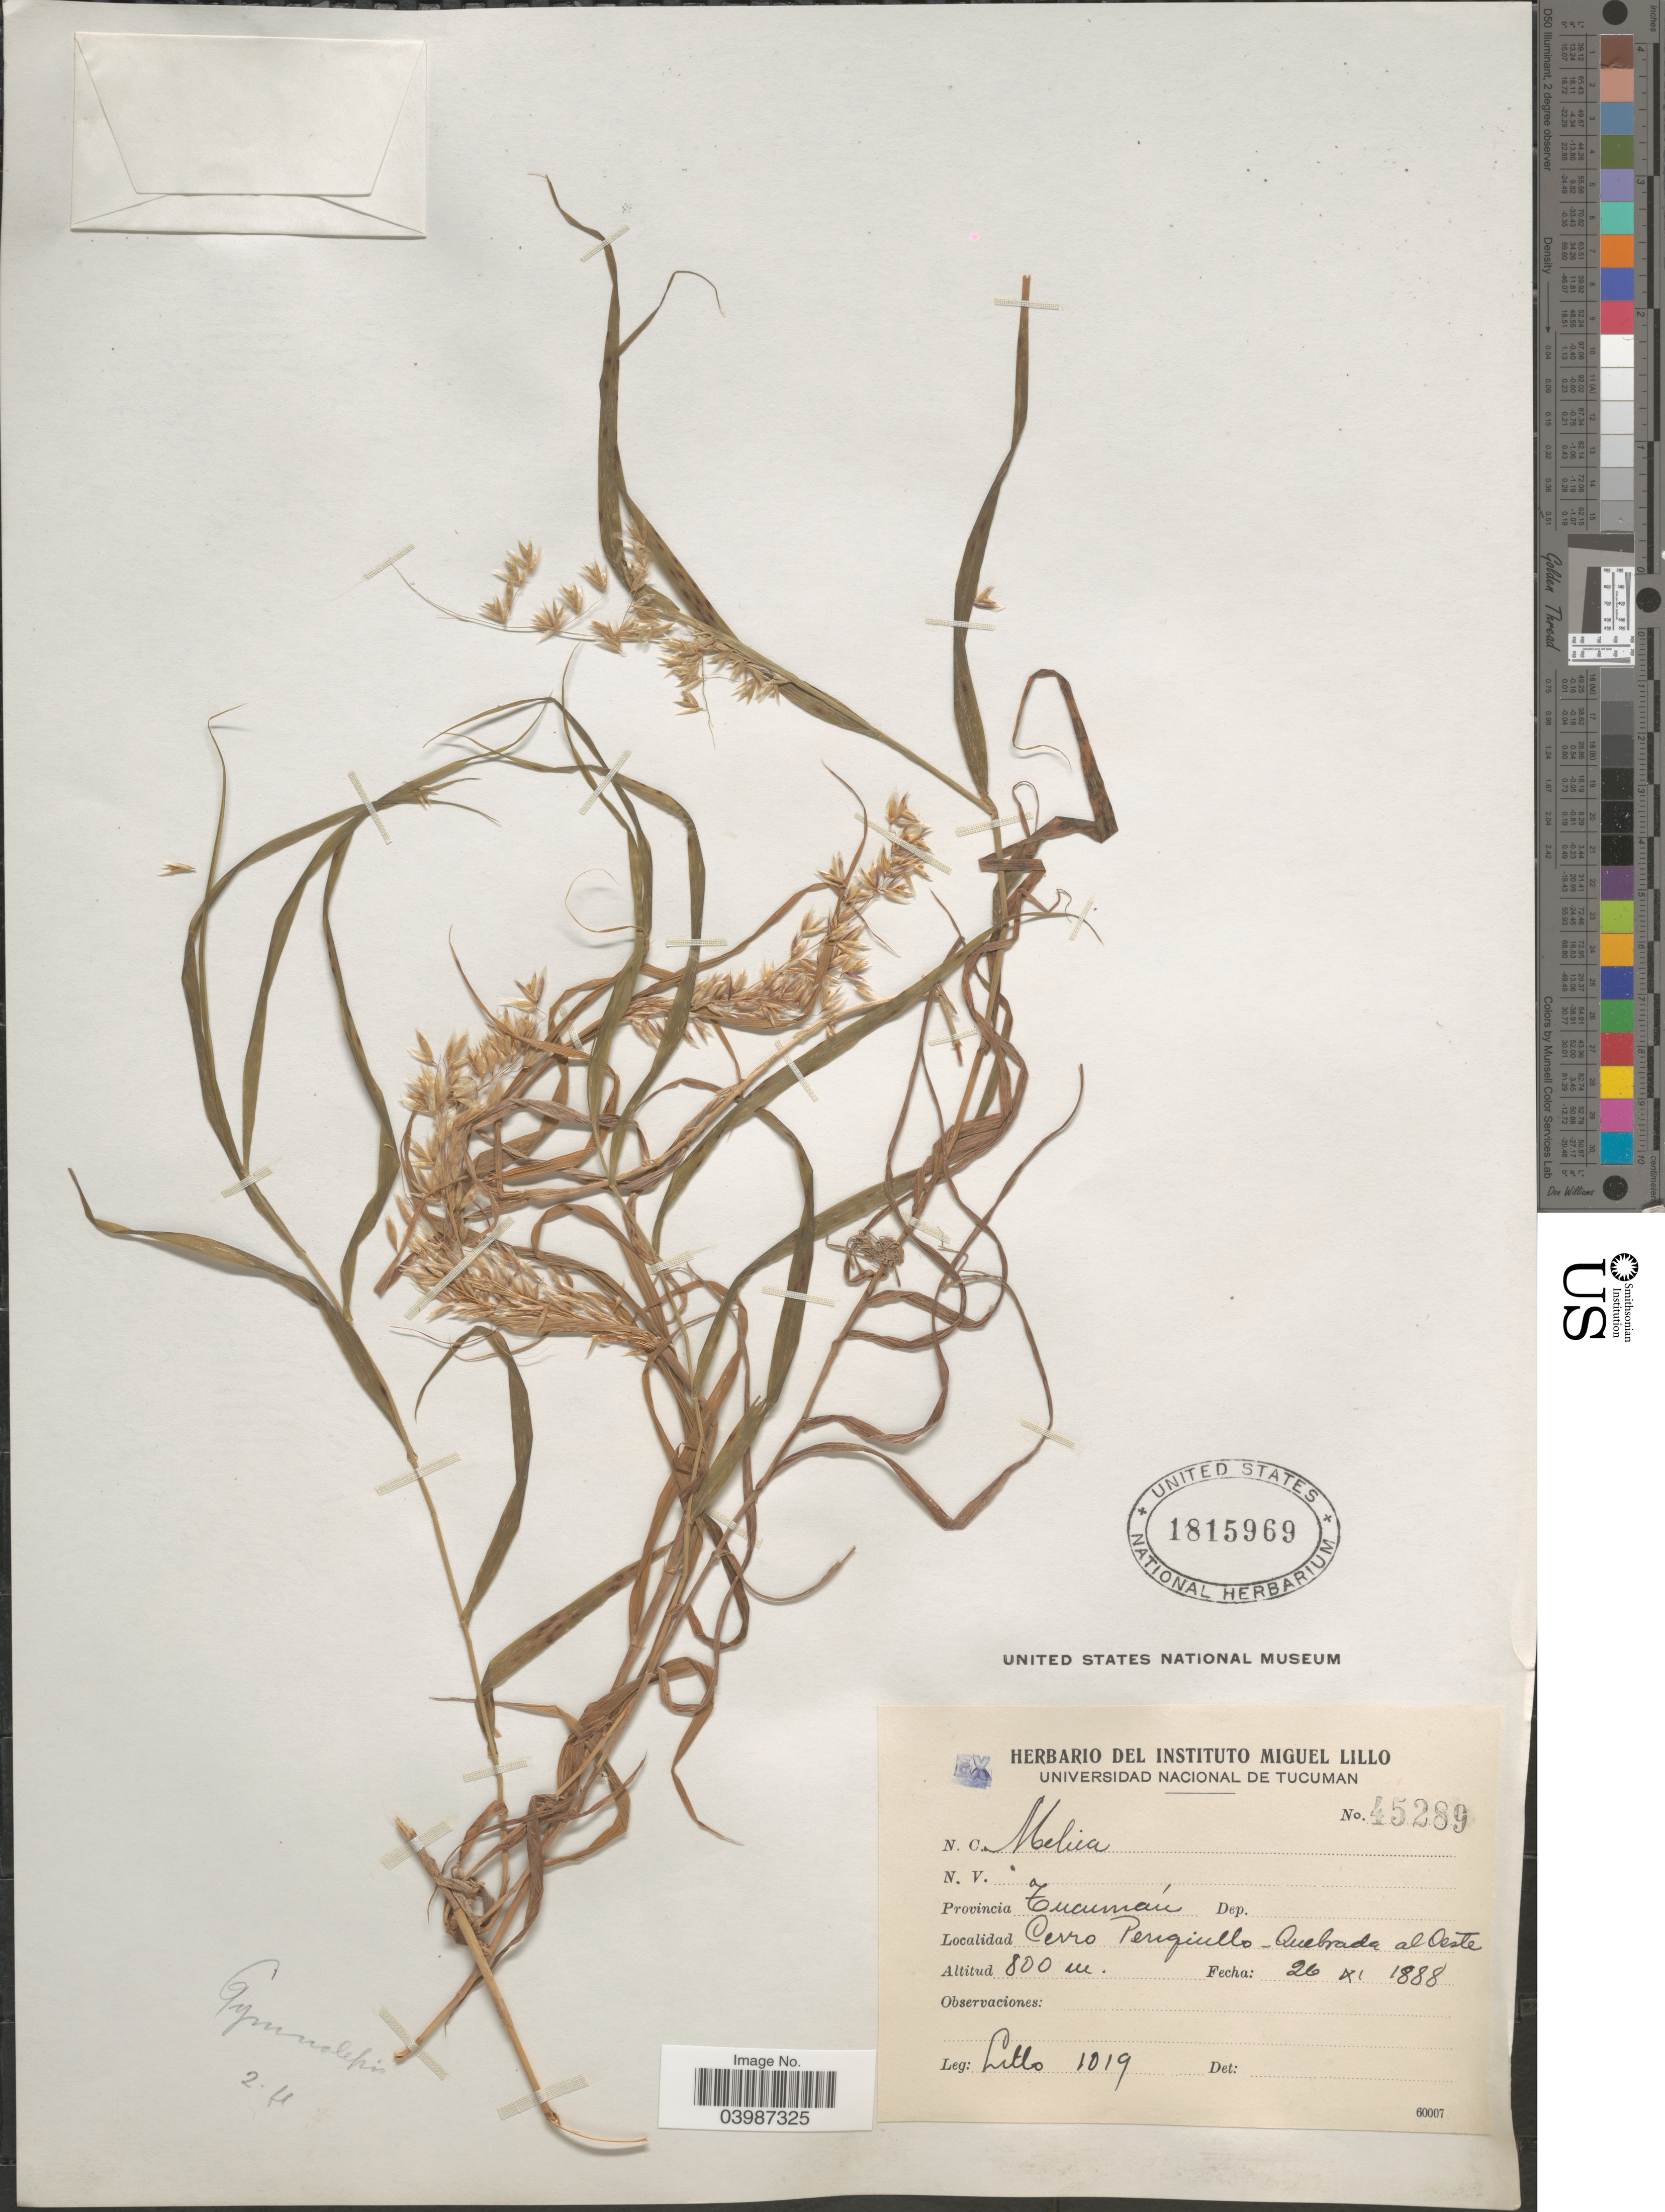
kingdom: Plantae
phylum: Tracheophyta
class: Liliopsida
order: Poales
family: Poaceae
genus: Melica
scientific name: Melica sarmentosa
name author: Nees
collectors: M. Lillo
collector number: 1019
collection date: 1888-11-26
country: Argentina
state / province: Tucuman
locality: Cerro Perigiullo-Quebrada al Oeste.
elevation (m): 800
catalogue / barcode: US 1815969